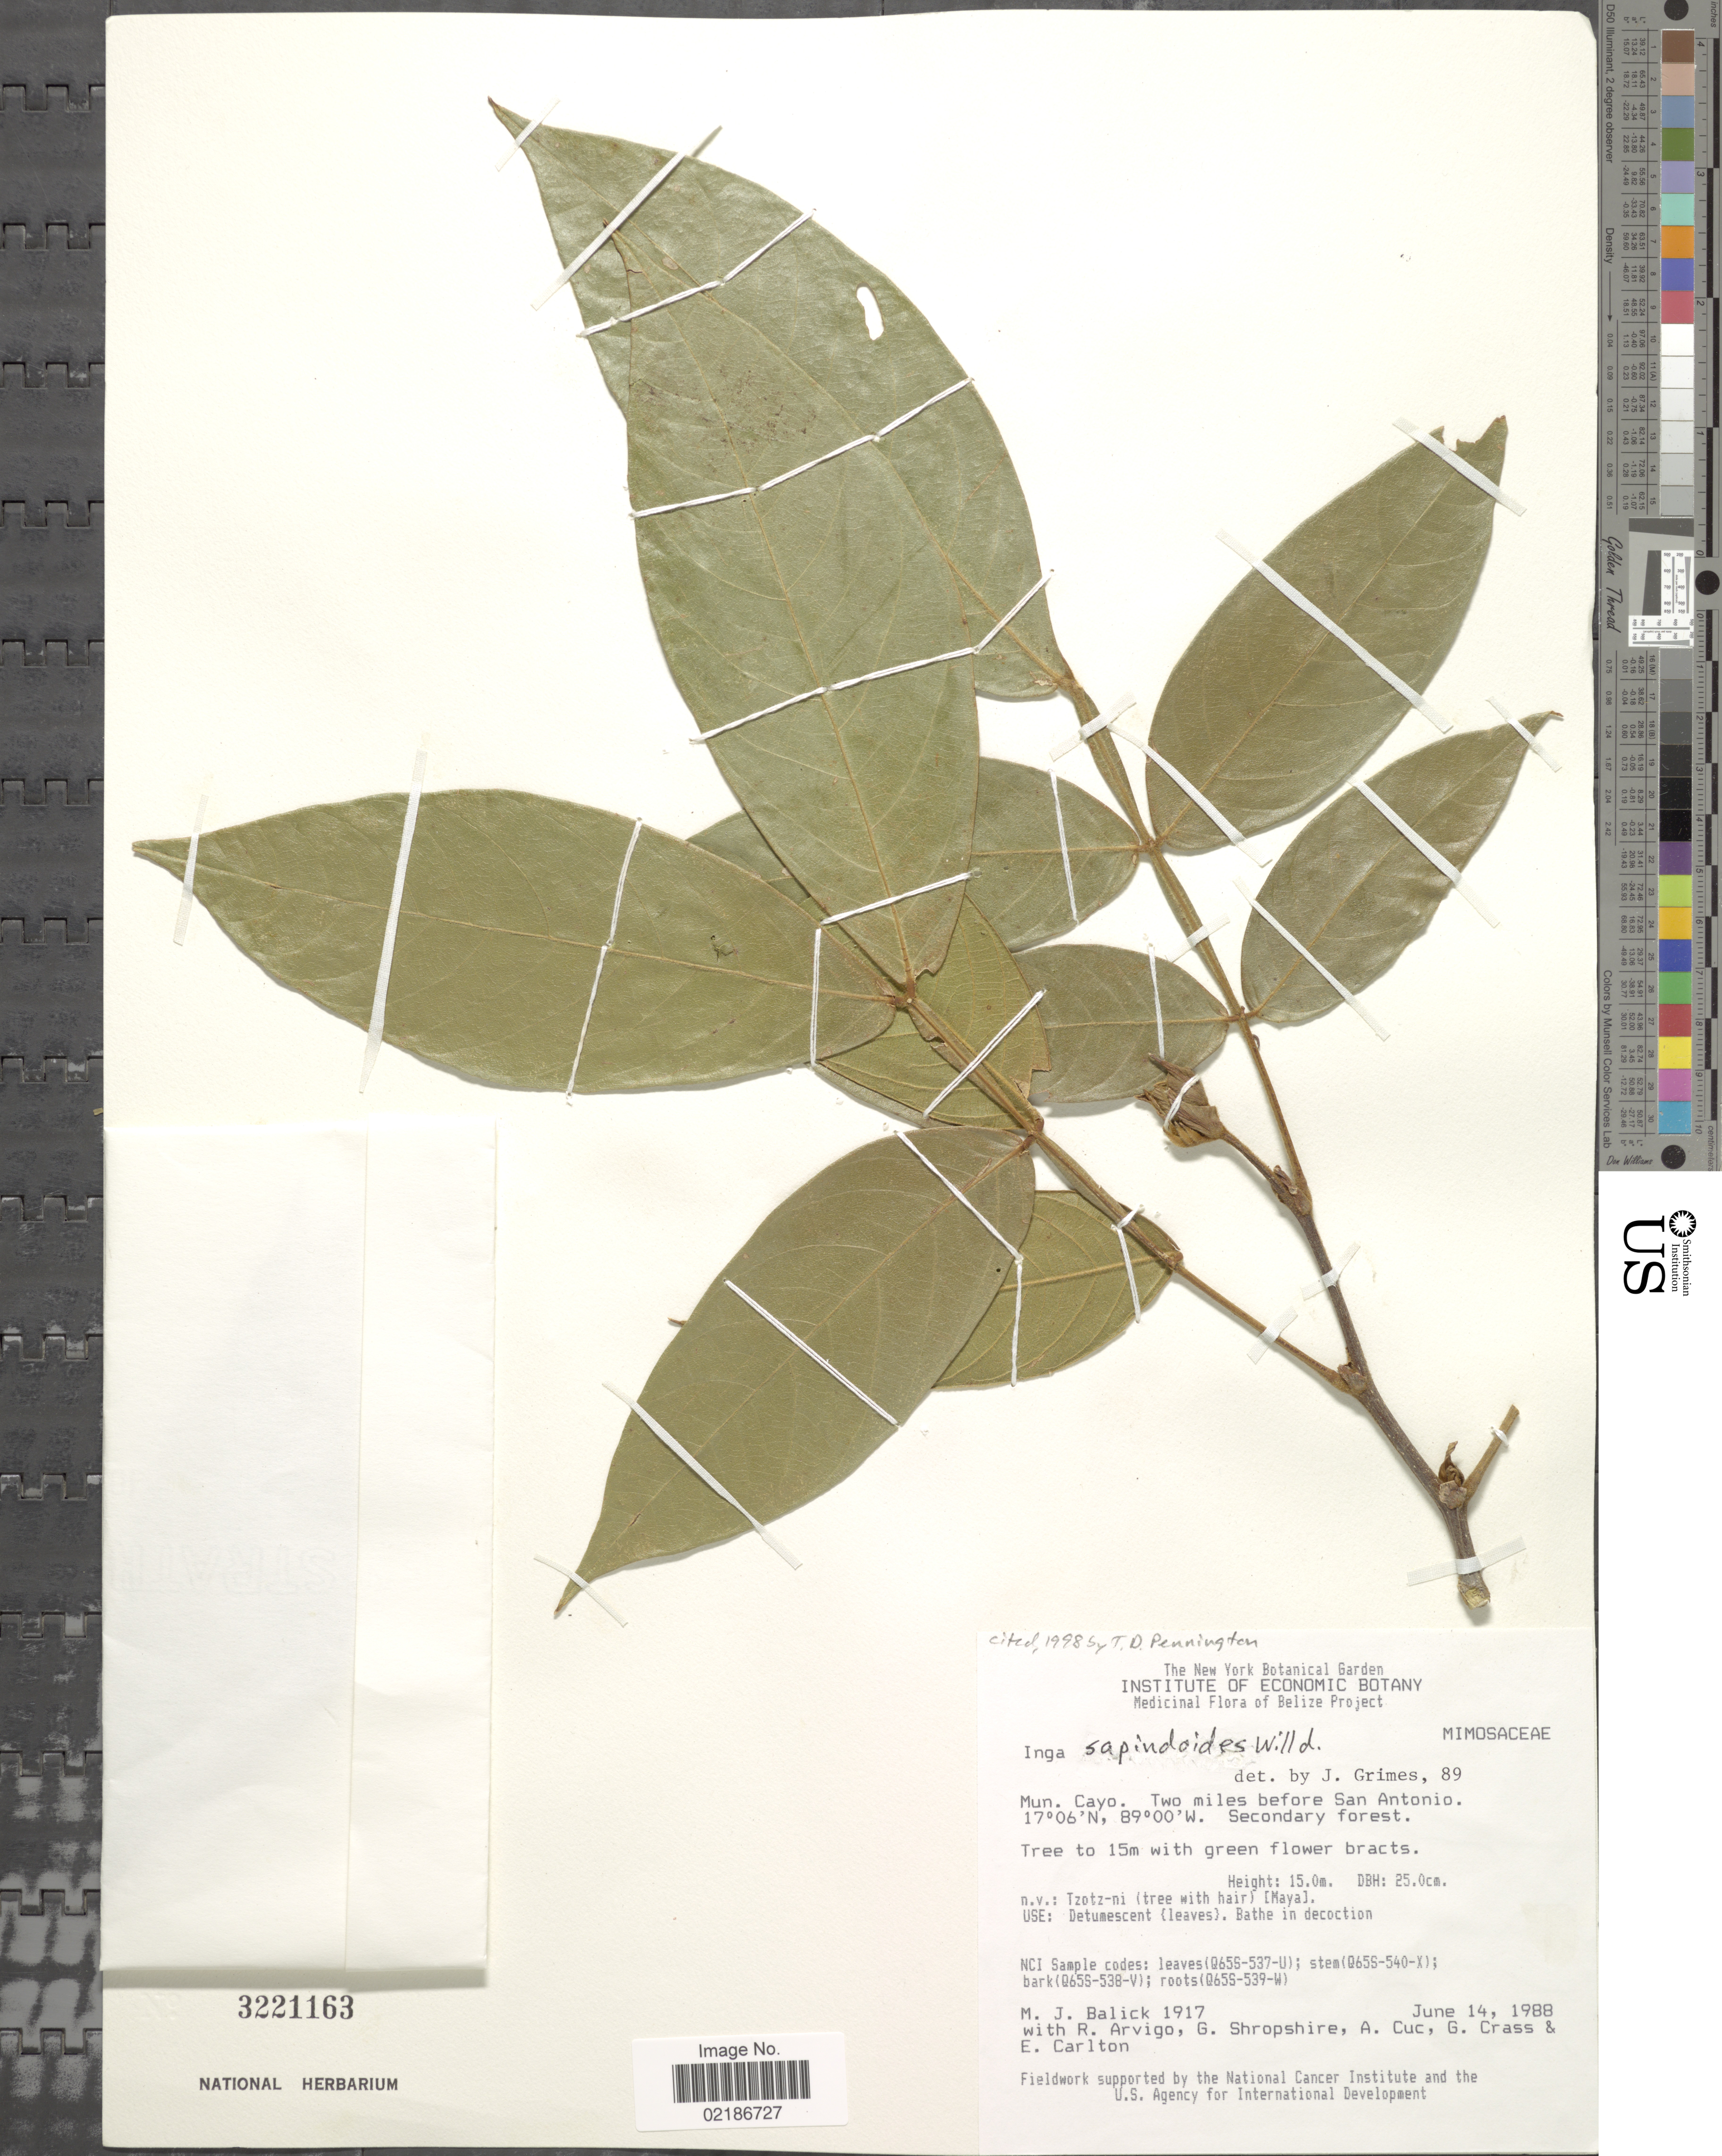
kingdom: Plantae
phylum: Tracheophyta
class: Magnoliopsida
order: Fabales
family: Fabaceae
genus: Inga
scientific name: Inga sapindoides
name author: Willd.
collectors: M. J. Balick, R. Arvigo, G. Shropshire, A. Cuc & et al.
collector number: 1917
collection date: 1988-06-14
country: Belize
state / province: Cayo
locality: Two miles before San Antonio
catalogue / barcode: US 3221163